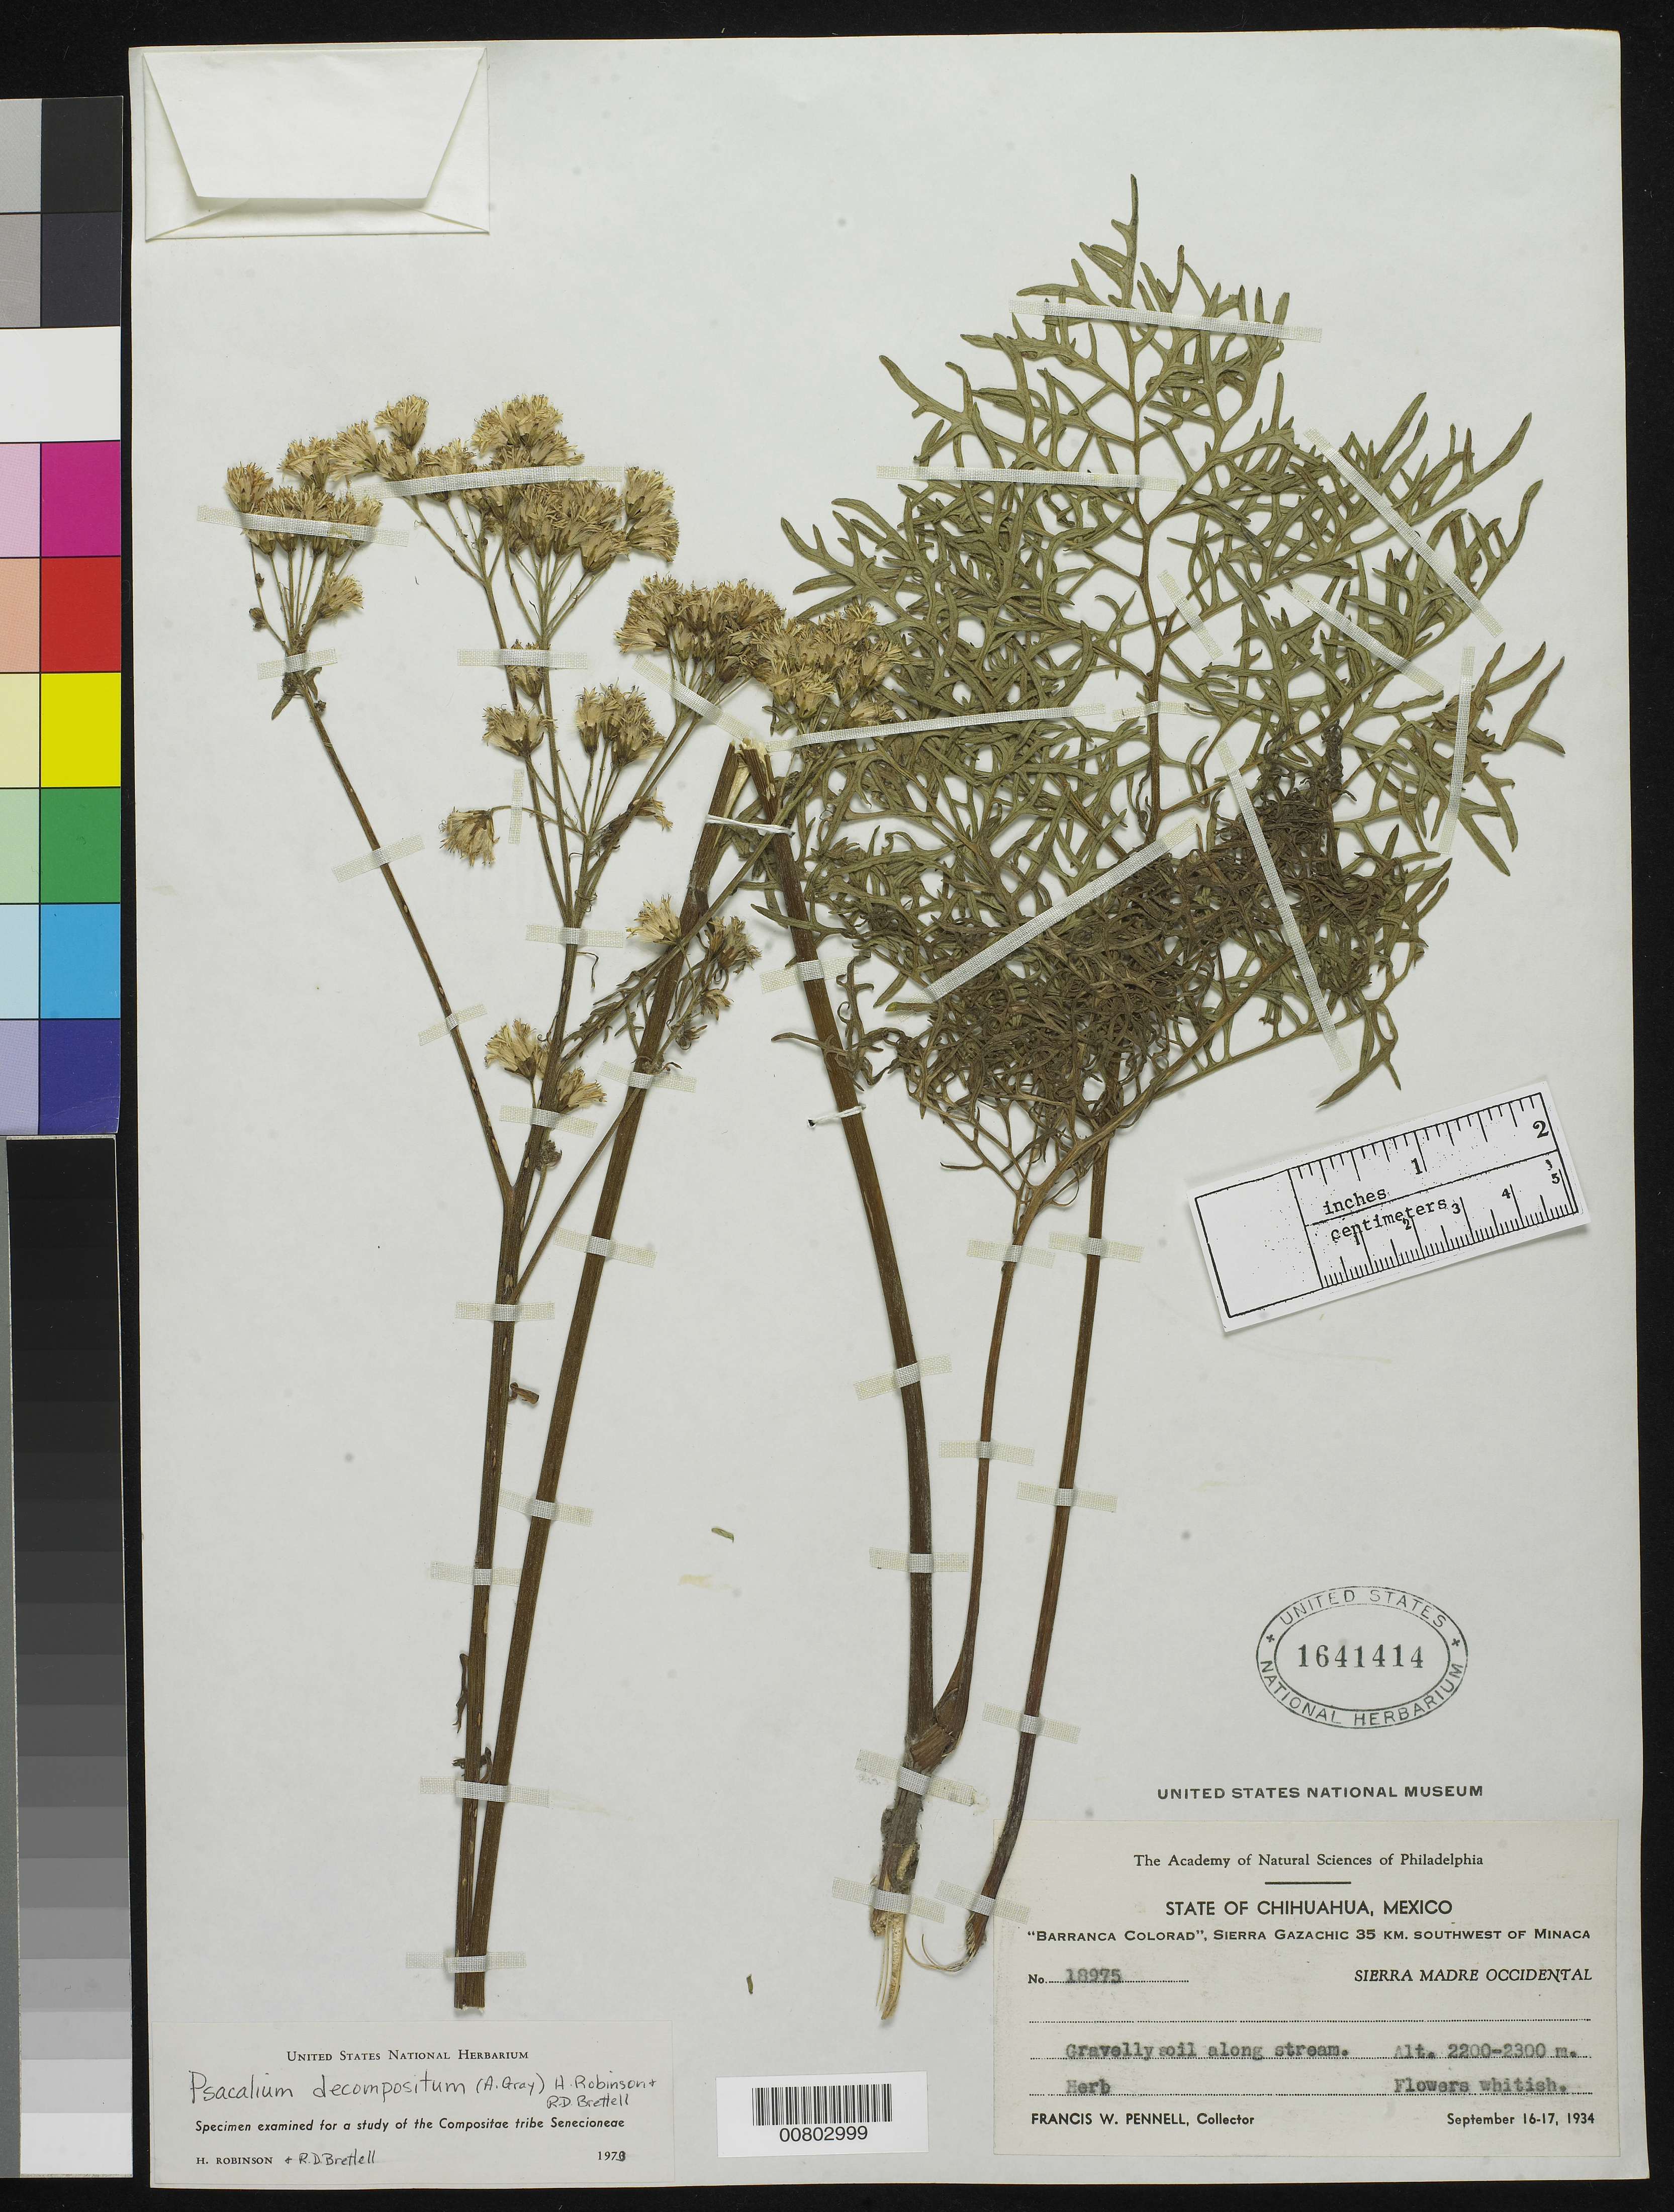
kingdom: Plantae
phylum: Tracheophyta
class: Magnoliopsida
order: Asterales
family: Asteraceae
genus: Psacalium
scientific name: Psacalium decompositum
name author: (A. Gray) H. Rob. & Brettell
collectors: F. W. Pennell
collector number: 18975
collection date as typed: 16 Sep 1934 to 17 Sep 1934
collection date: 1934-09-16/1934-09-17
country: Mexico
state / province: Chihuahua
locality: Barranca Colorad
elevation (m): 2300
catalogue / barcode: US 1641414